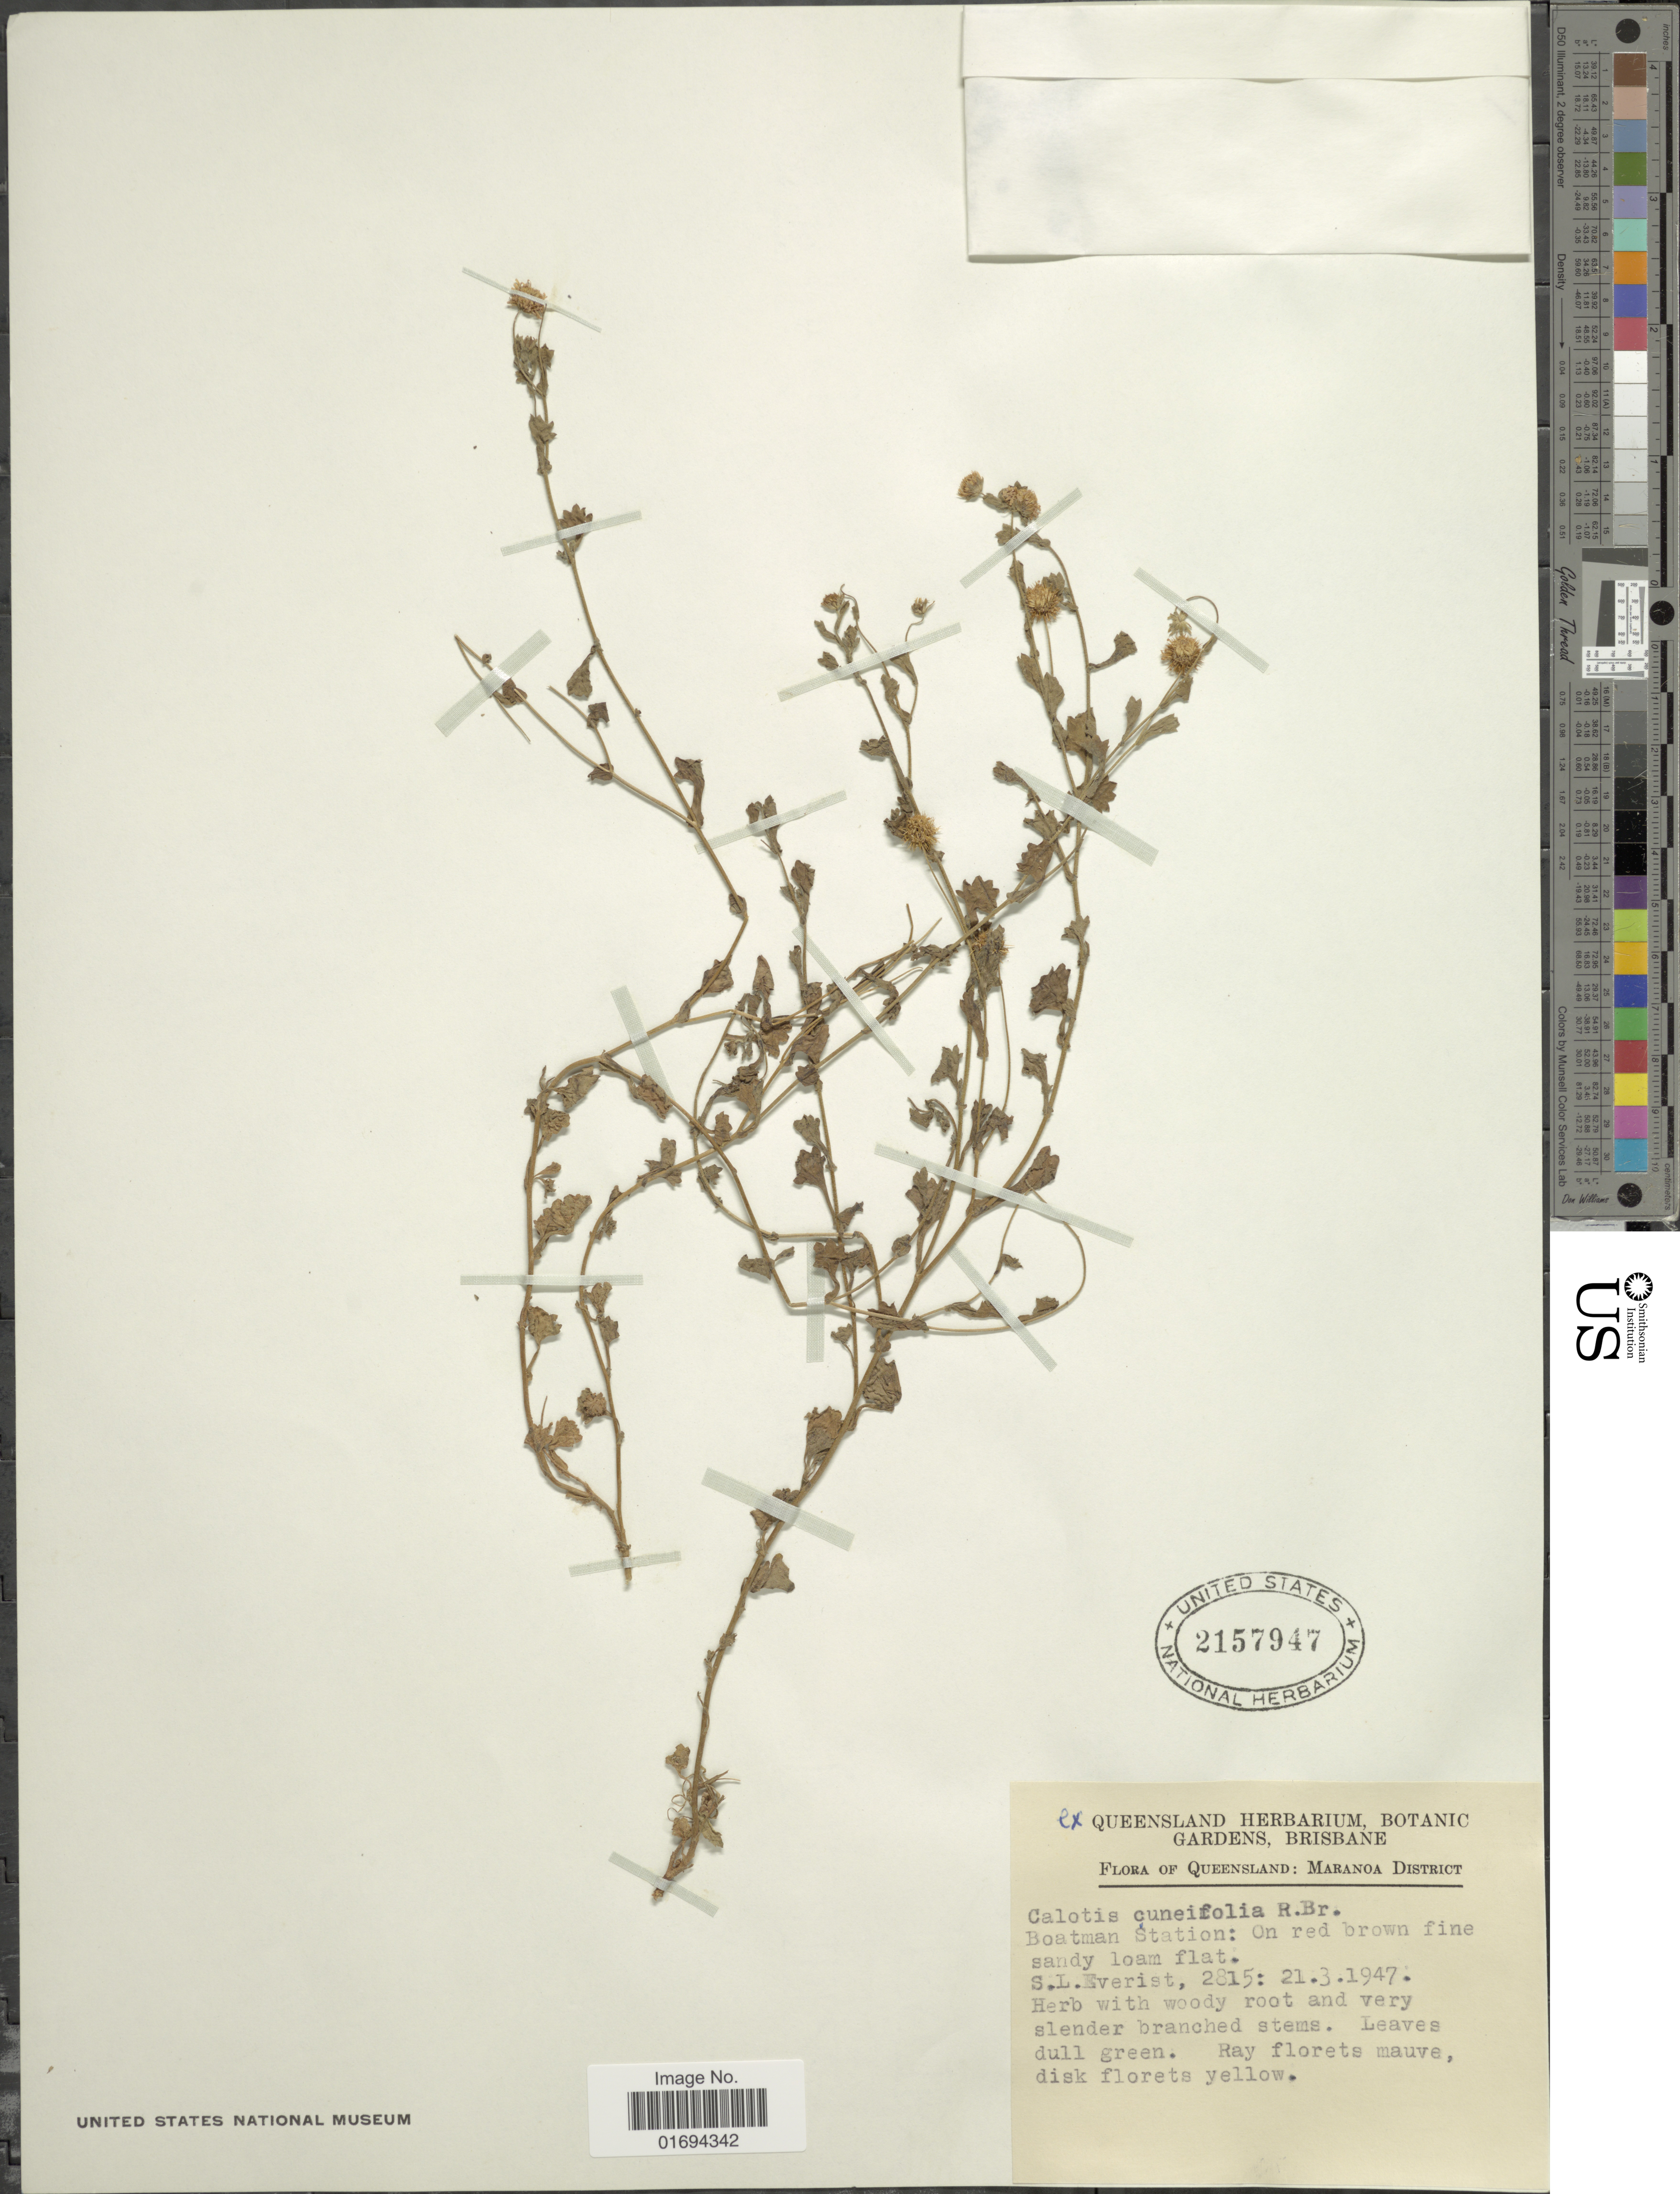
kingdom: Plantae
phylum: Tracheophyta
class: Magnoliopsida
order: Asterales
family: Asteraceae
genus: Calotis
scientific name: Calotis cuneifolia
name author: R. Br.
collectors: S. Everist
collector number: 2815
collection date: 1947-03-21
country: Australia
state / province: Queensland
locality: Maranao District, Boatman Station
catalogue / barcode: US 2157947